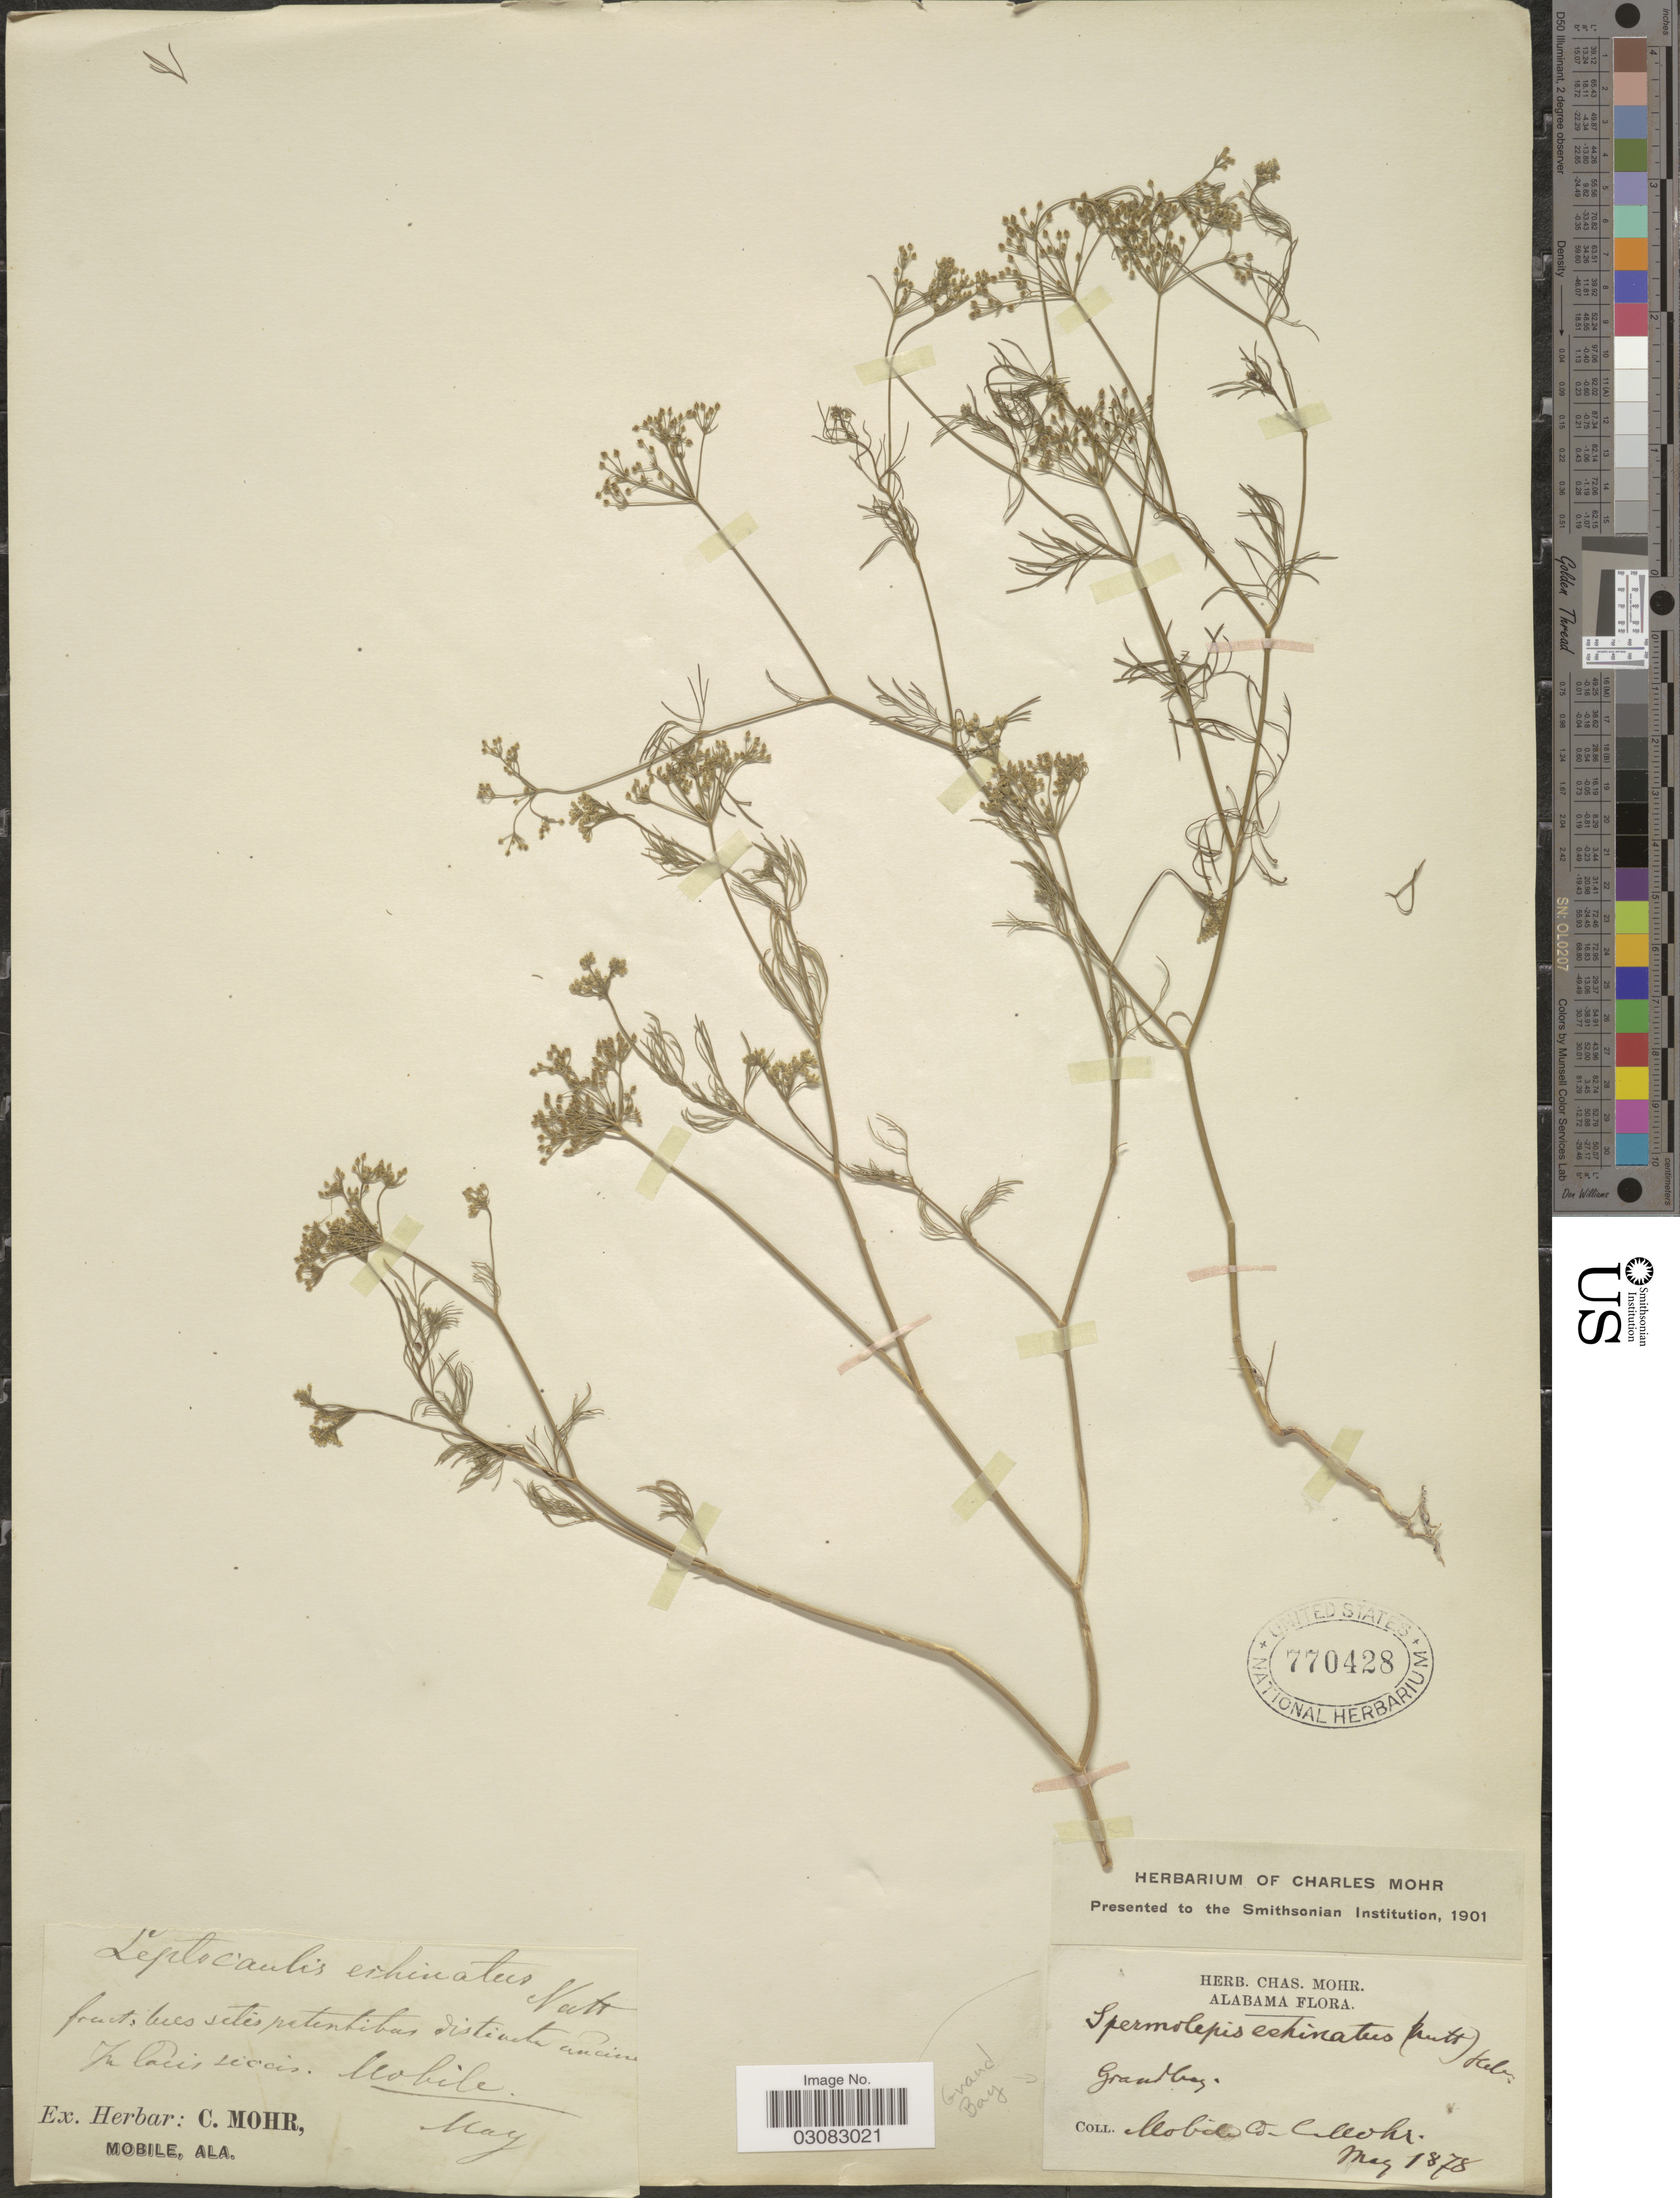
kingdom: Plantae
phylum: Tracheophyta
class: Magnoliopsida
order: Apiales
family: Apiaceae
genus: Spermolepis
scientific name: Spermolepis divaricata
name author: (Walter) Raf.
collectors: ex herb. Charles Mohr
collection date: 1878-05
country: United States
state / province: Alabama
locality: Mobile.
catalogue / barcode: US 770428